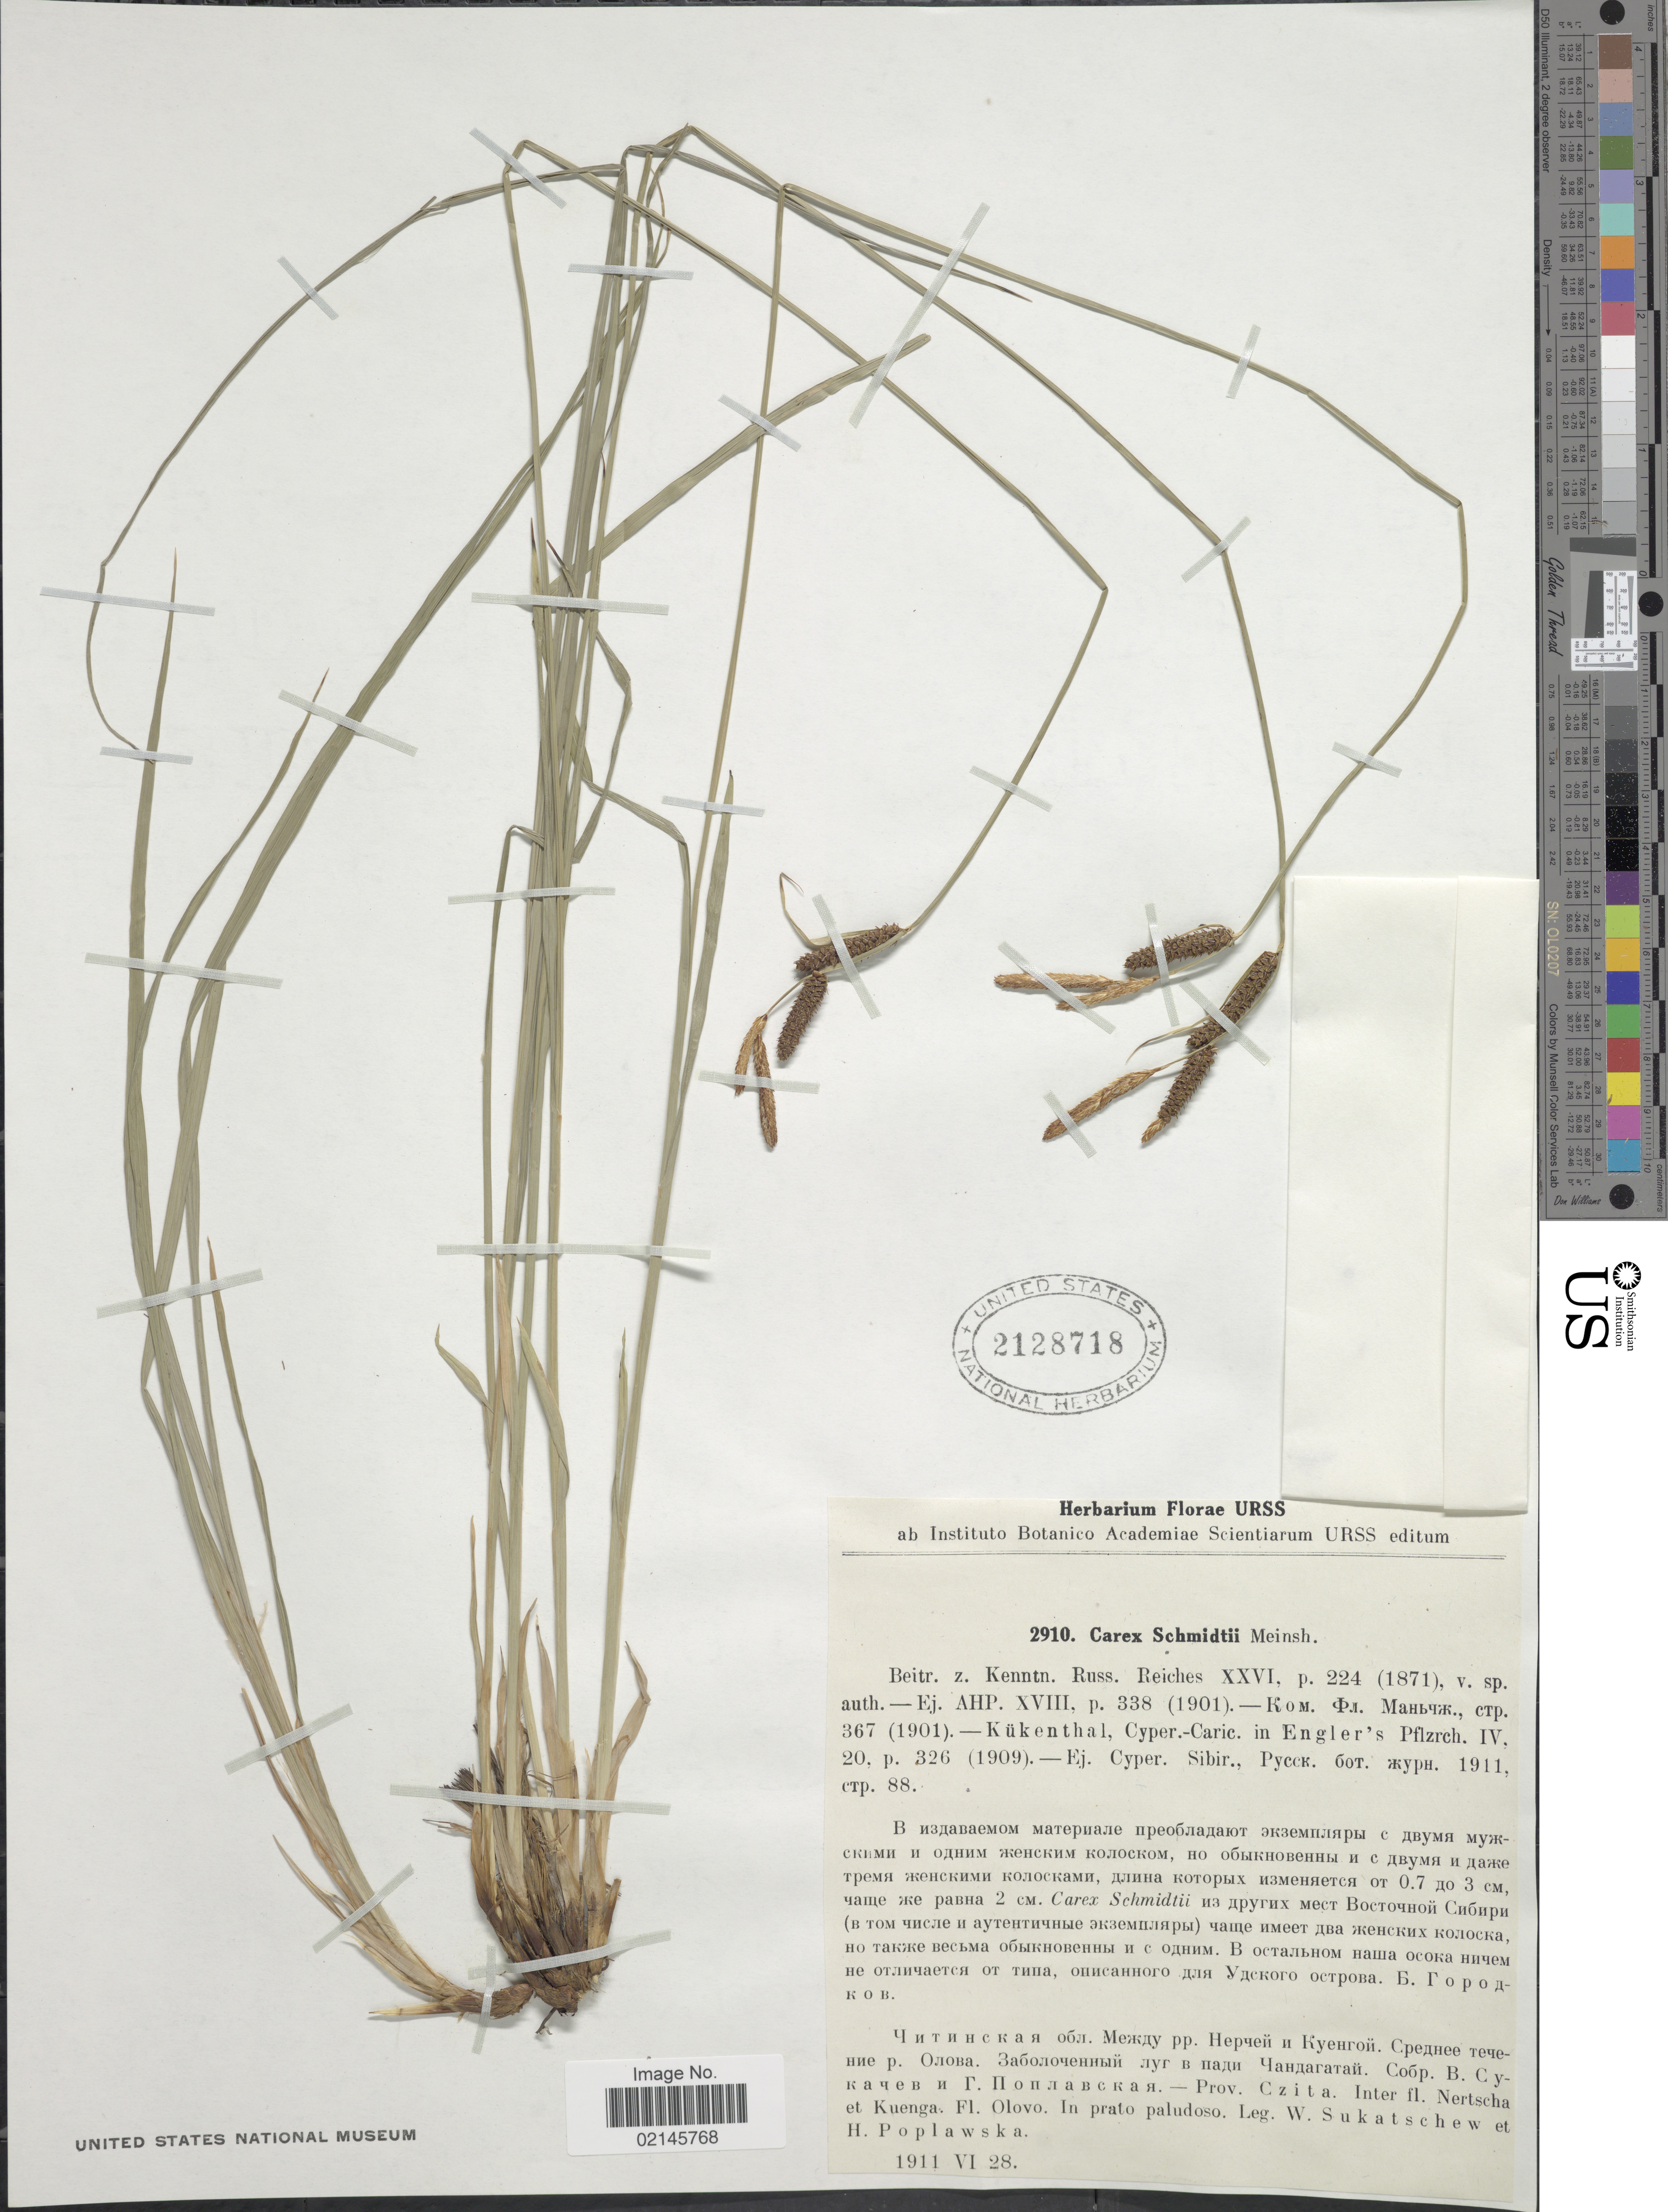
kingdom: Plantae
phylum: Tracheophyta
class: Liliopsida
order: Poales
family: Cyperaceae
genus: Carex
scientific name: Carex schmidtii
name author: Meinsh.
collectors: W. Sukatshev & H. Poplawska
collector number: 2910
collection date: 1911-06-29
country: Russian Federation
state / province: Zabaykalsky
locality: Prov. Czita. Inter fl. Nertscha et Kuenga. Fl Olovo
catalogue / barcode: US 2128718